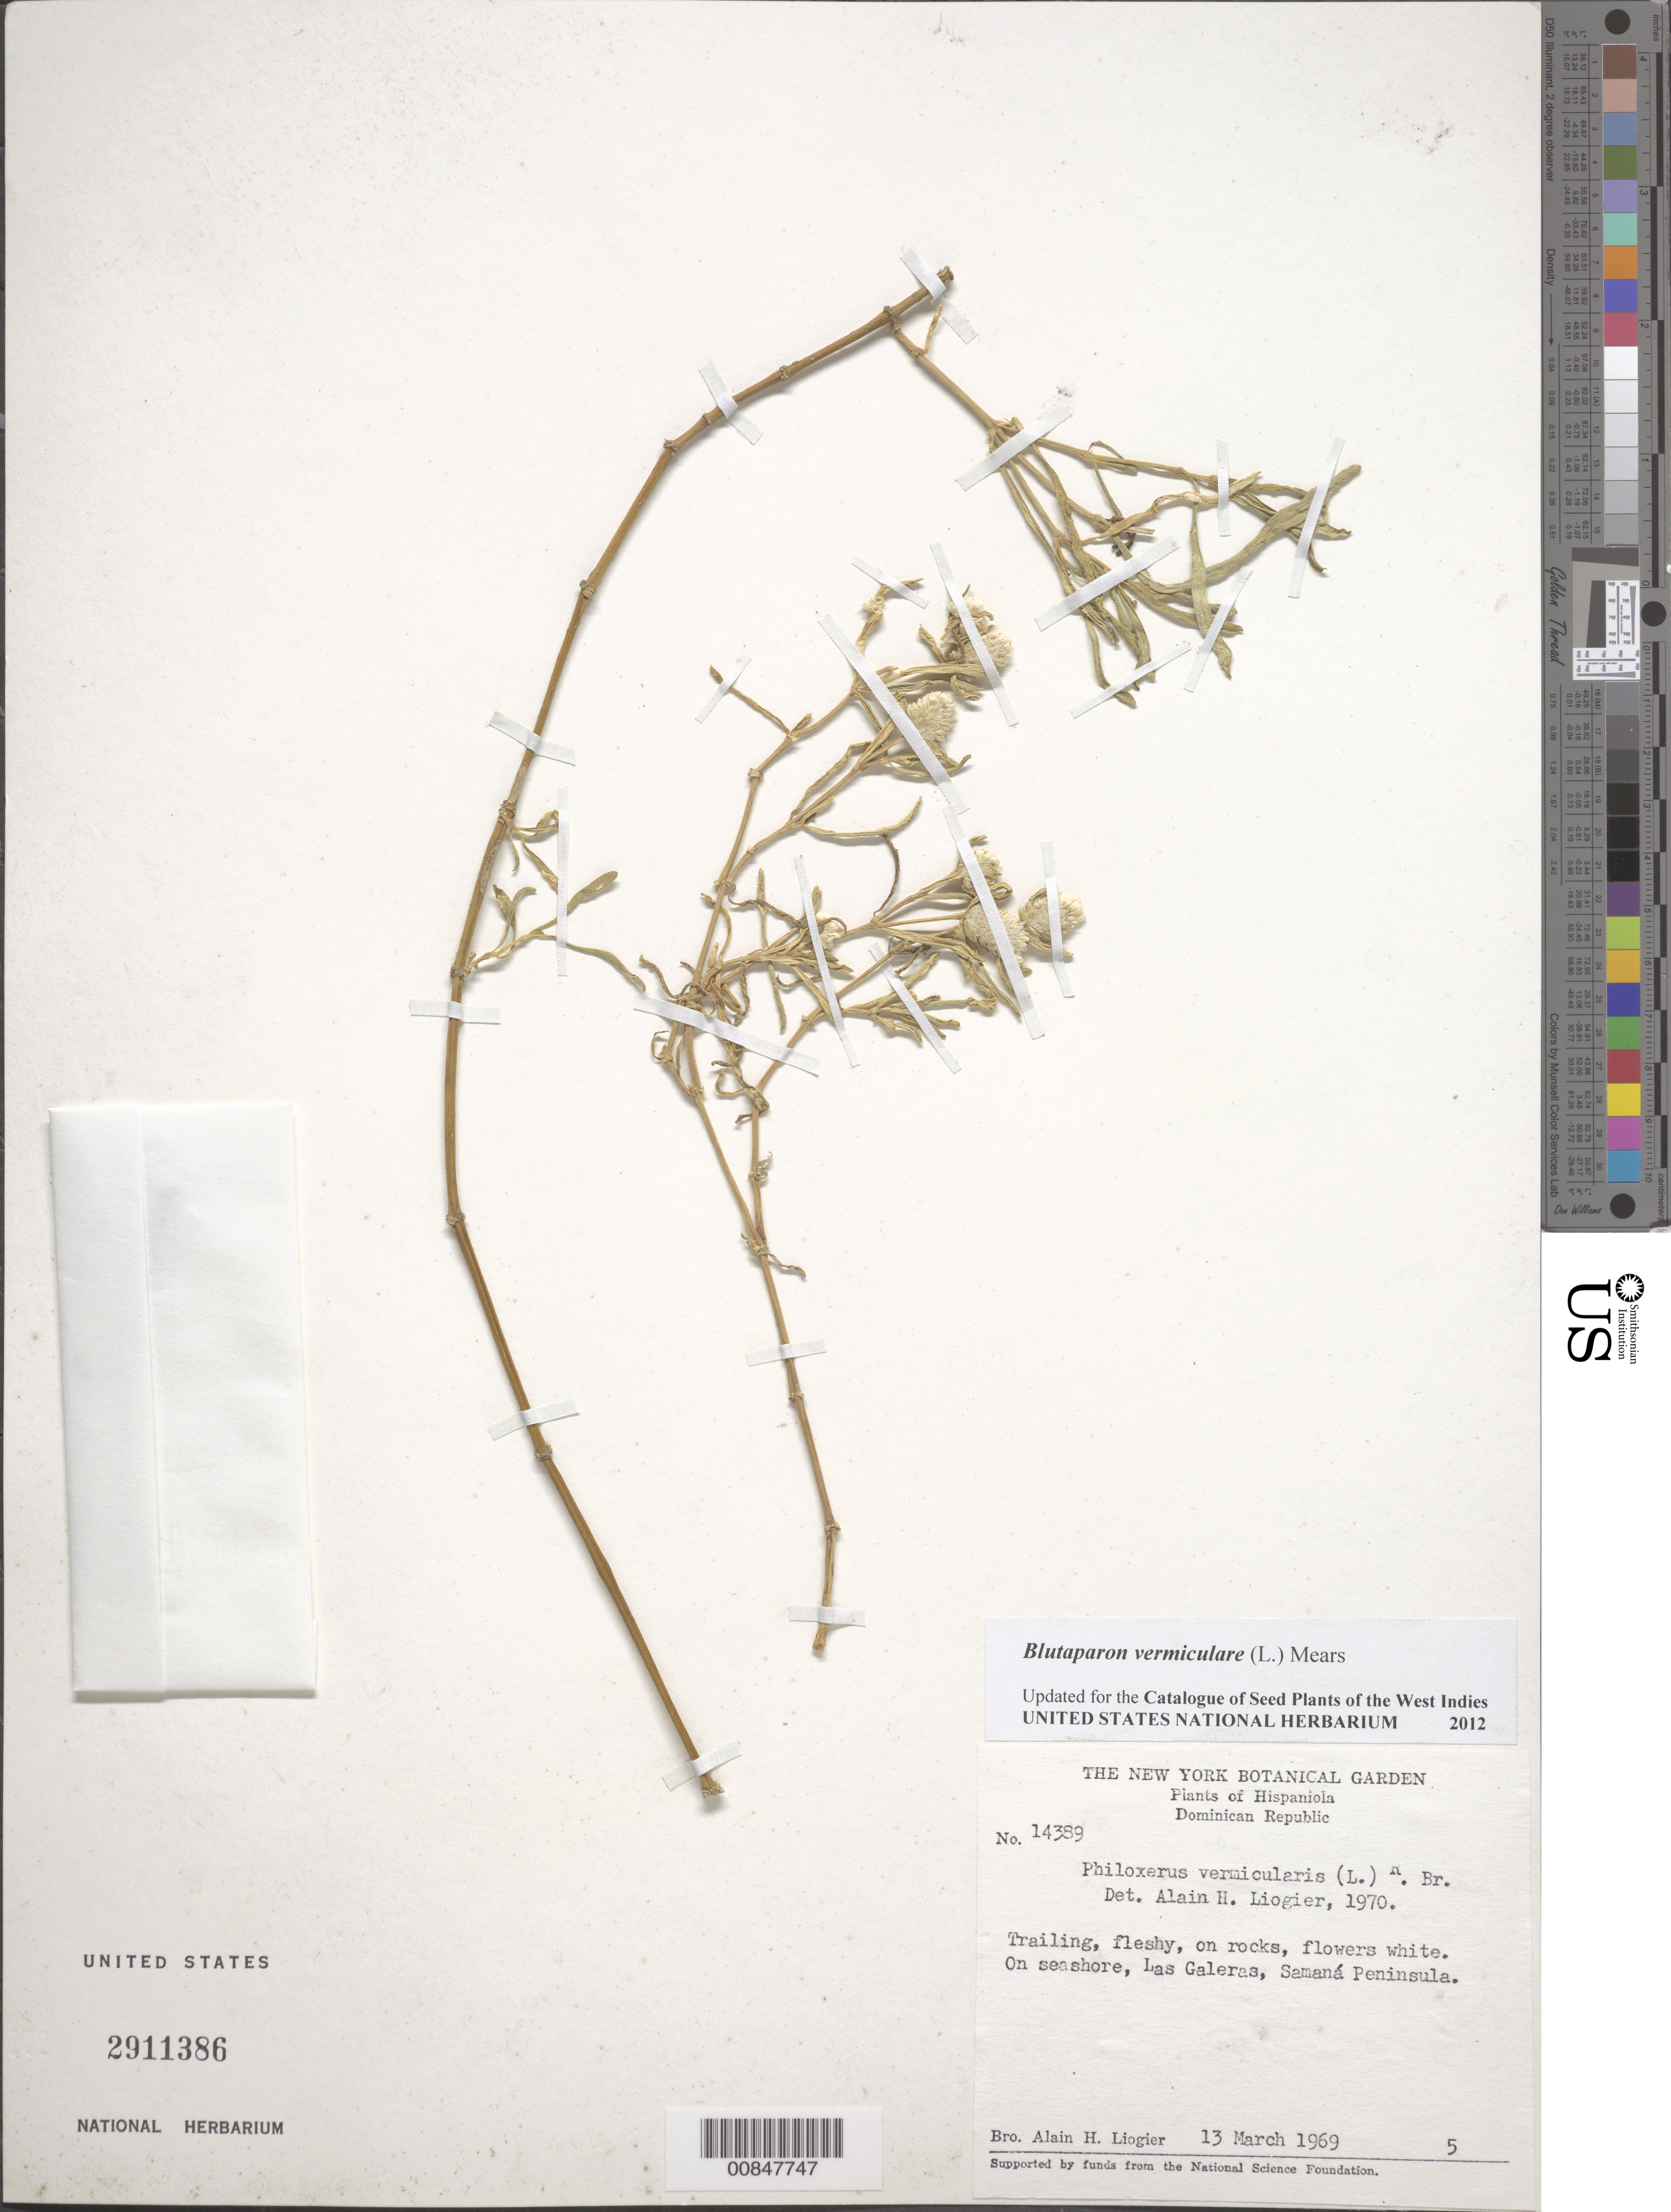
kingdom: Plantae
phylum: Tracheophyta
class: Magnoliopsida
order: Caryophyllales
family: Amaranthaceae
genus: Gomphrena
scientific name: Gomphrena vermicularis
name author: L.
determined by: Strong, Mark T., (BOT), Smithsonian Institution - National Museum of Natural History (UNITED STATES)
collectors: A. H. Liogier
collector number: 14389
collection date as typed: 13 Mar 1969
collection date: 1969-03-13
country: Dominican Republic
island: Hispaniola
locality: Las Galeras, Samaná Península.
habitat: On seashore, on rocks.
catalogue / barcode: US 2911386